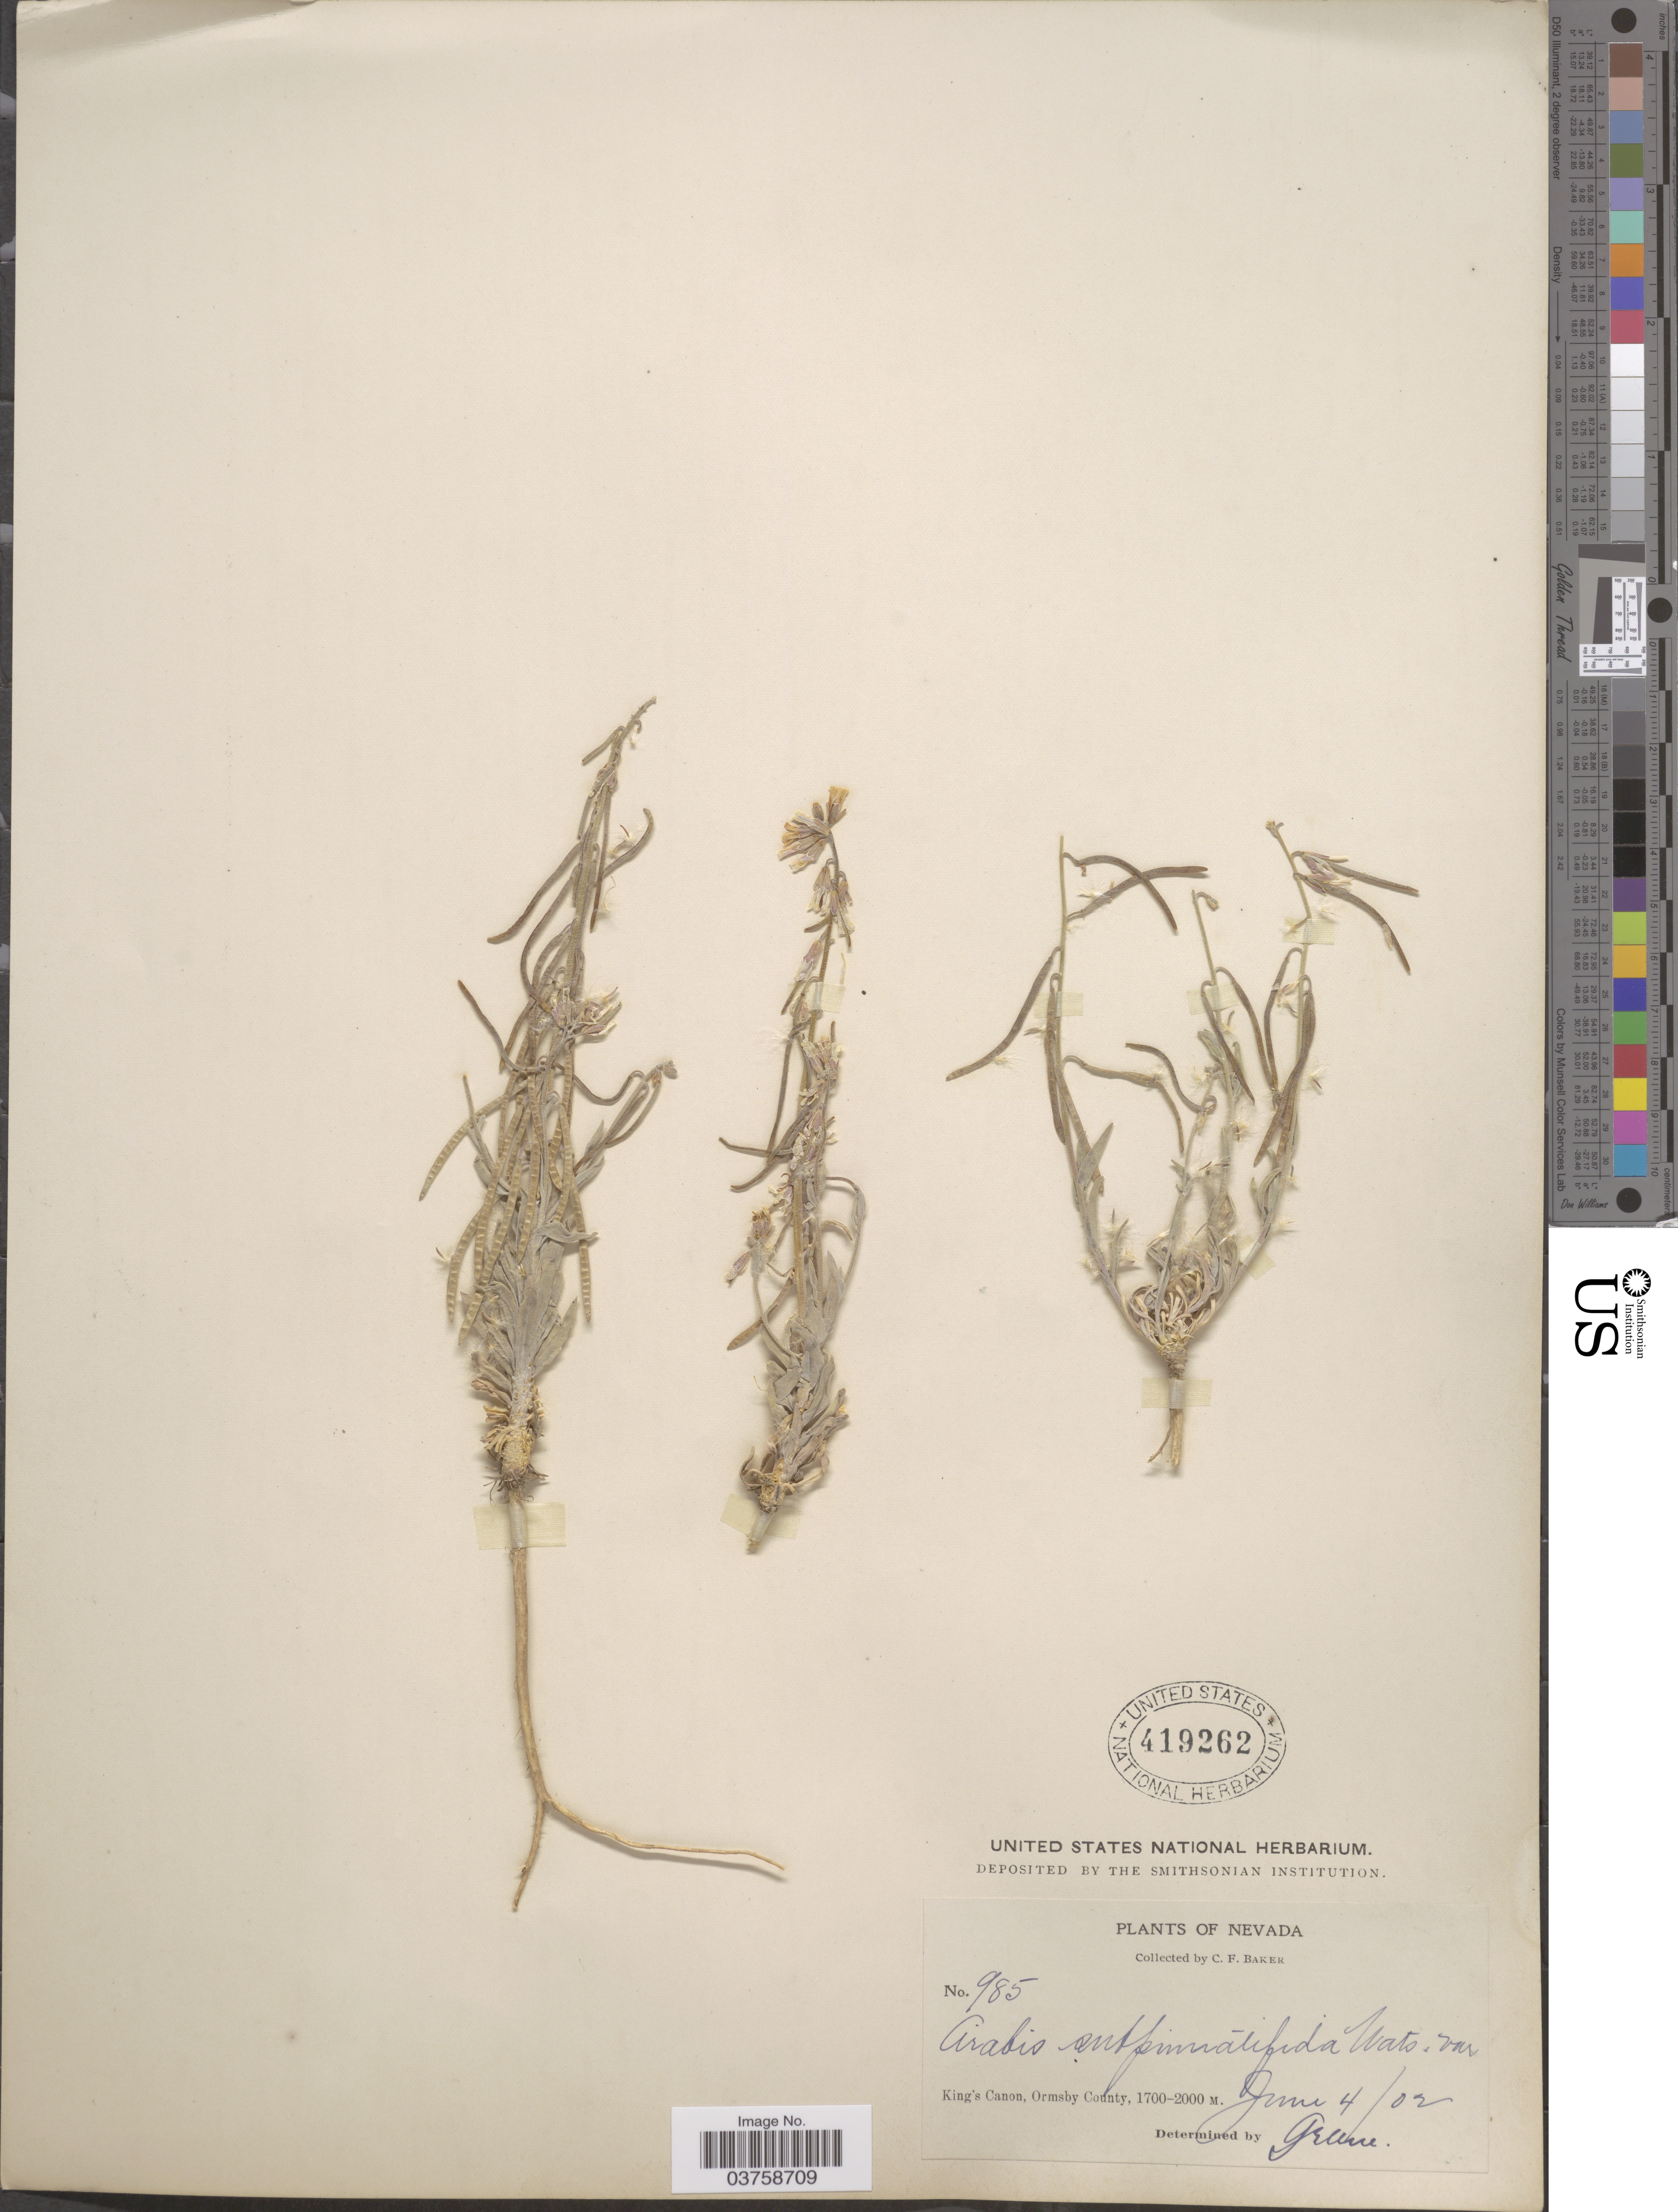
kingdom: Plantae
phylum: Tracheophyta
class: Magnoliopsida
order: Brassicales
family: Brassicaceae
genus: Arabis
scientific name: Arabis puberula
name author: Nutt.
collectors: C. F. Baker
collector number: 985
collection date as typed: Transcribed d/m/y: 4/6/2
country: United States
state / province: Nevada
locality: King's Canon, Ormsby County.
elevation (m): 1700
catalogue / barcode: US 419262